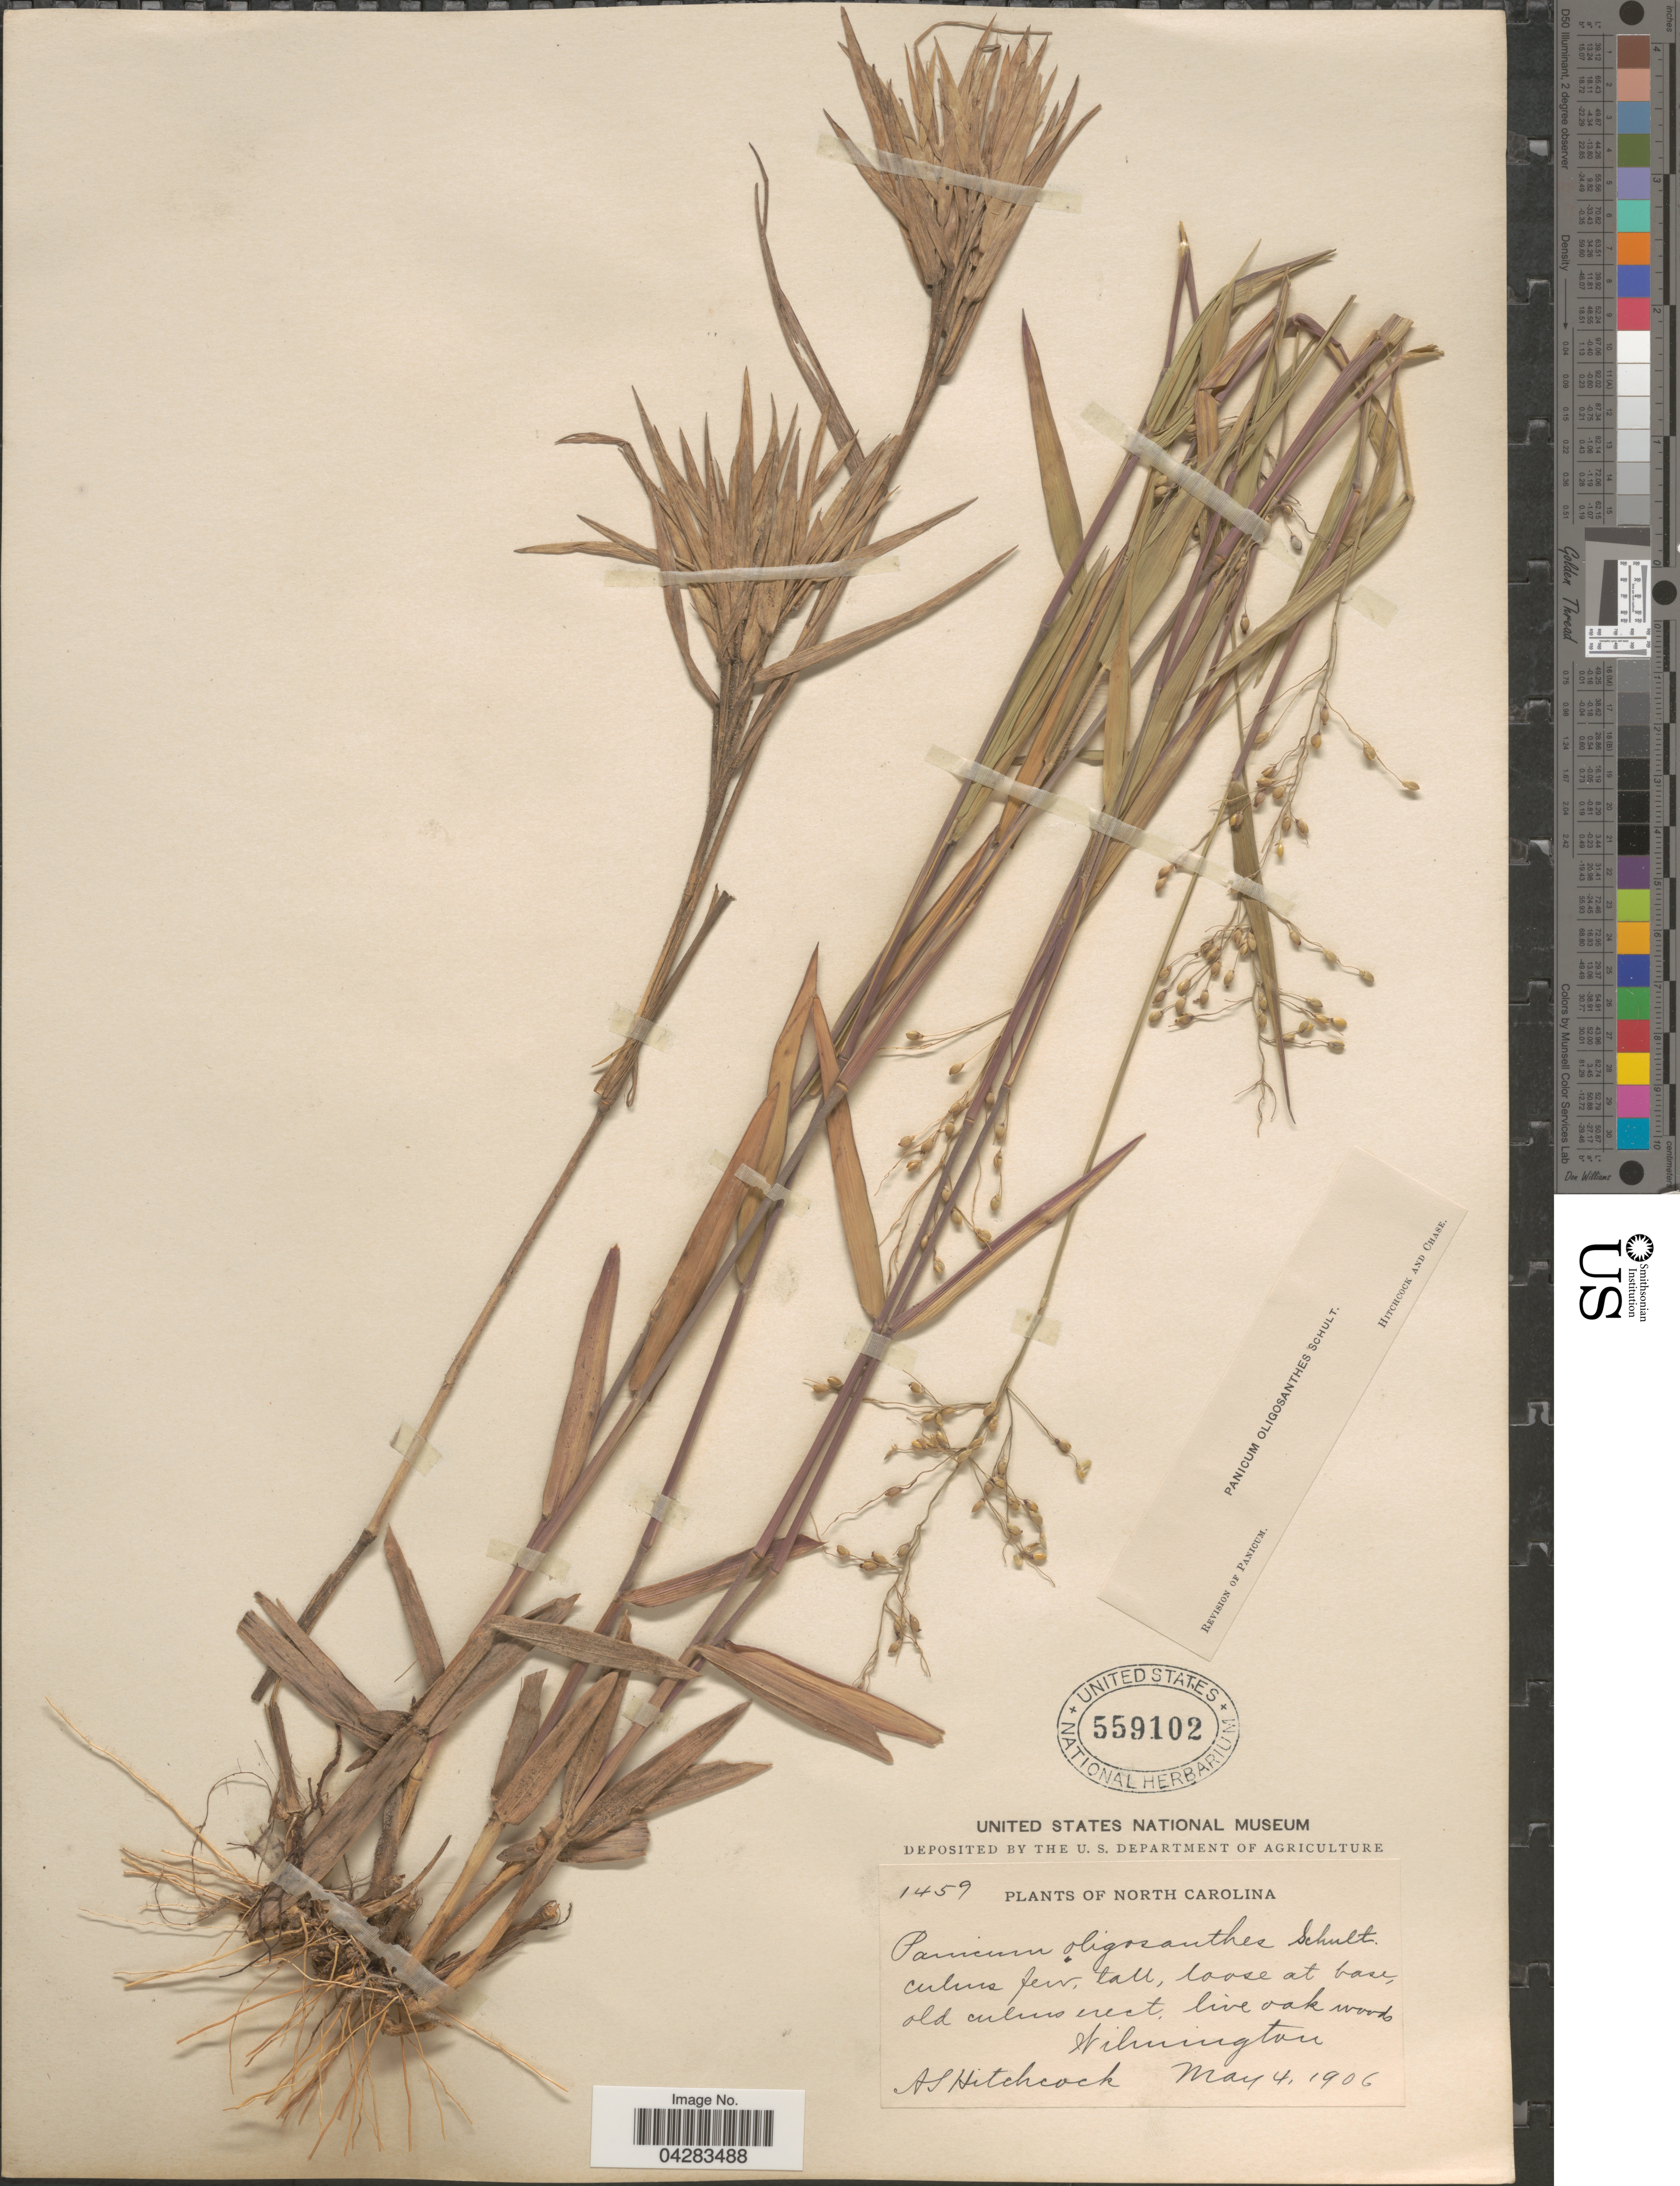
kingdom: Plantae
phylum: Tracheophyta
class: Liliopsida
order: Poales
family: Poaceae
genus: Dichanthelium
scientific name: Dichanthelium oligosanthes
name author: (Schult.) Gould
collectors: A. S. Hitchcock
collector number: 1459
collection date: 1906-05-04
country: United States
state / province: North Carolina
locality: Wilmington.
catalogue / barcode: US 559102